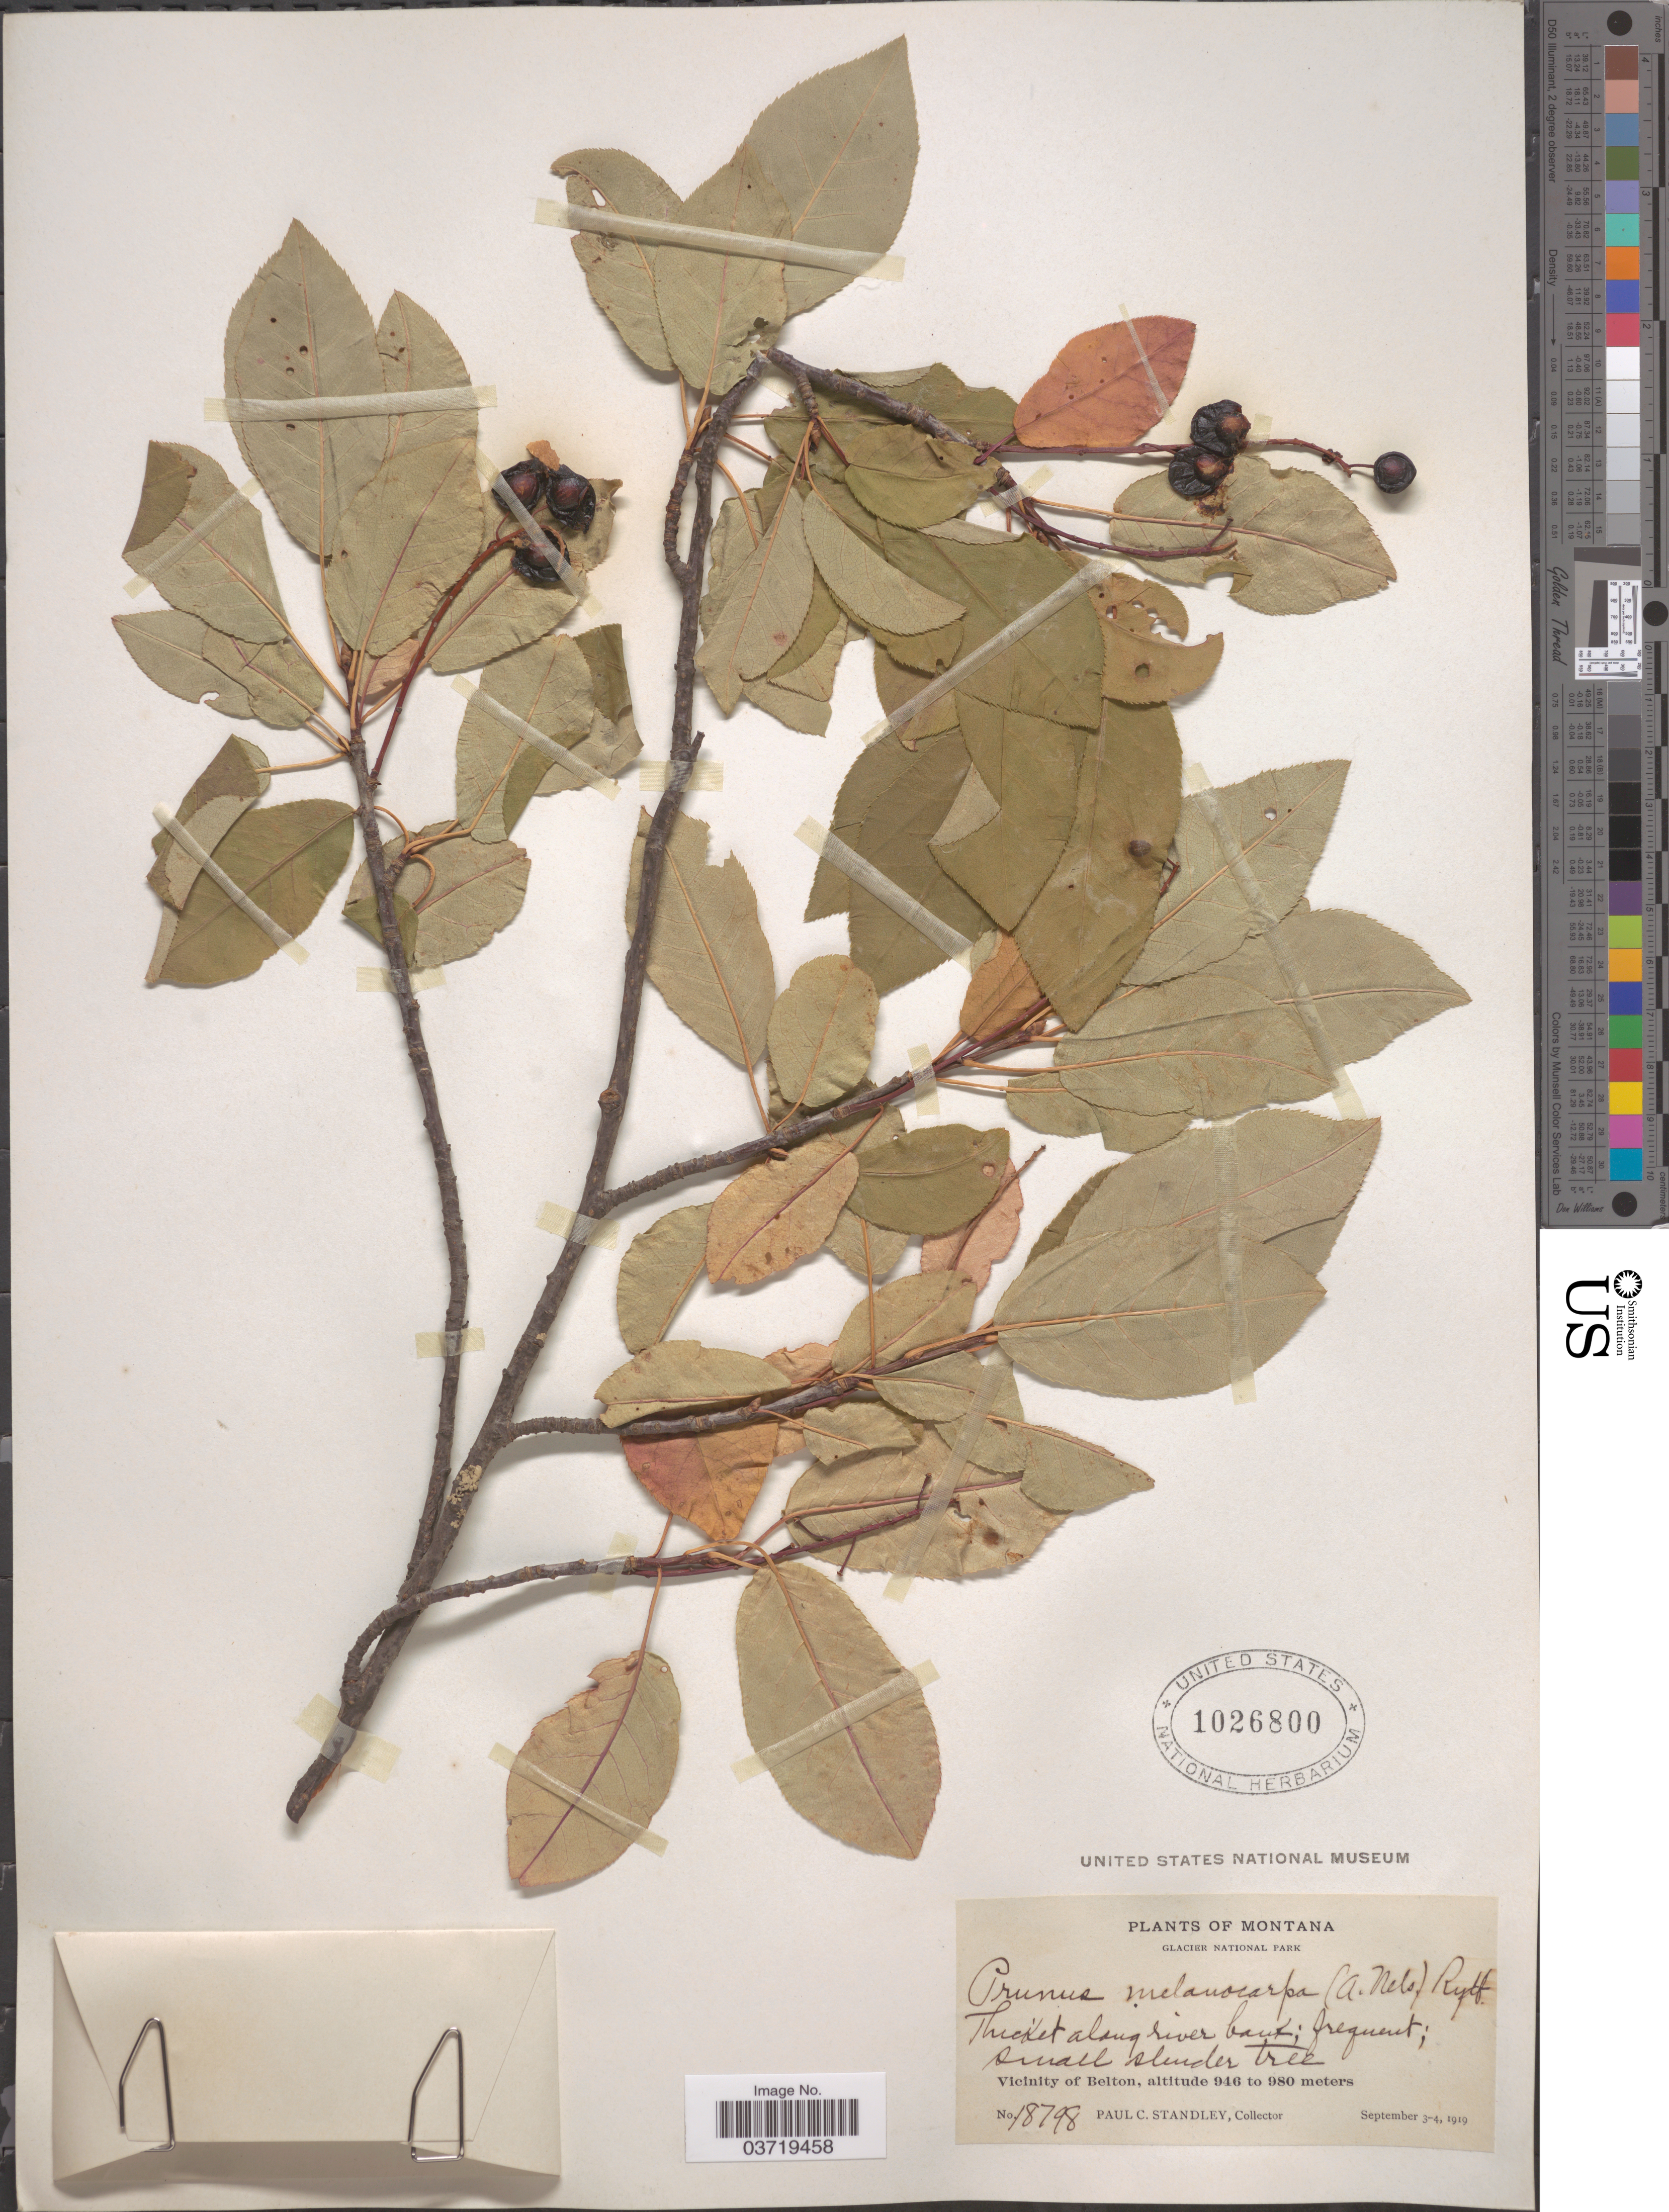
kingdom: Plantae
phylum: Tracheophyta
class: Magnoliopsida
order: Rosales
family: Rosaceae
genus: Prunus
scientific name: Prunus virginiana var. demissa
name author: (Nutt.) Torr.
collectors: P. C. Standley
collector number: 18798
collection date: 1919-09-03/1919-09-04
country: United States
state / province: Montana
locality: Glacier National Park. Vicinity of Belton.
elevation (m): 946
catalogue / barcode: US 1026800